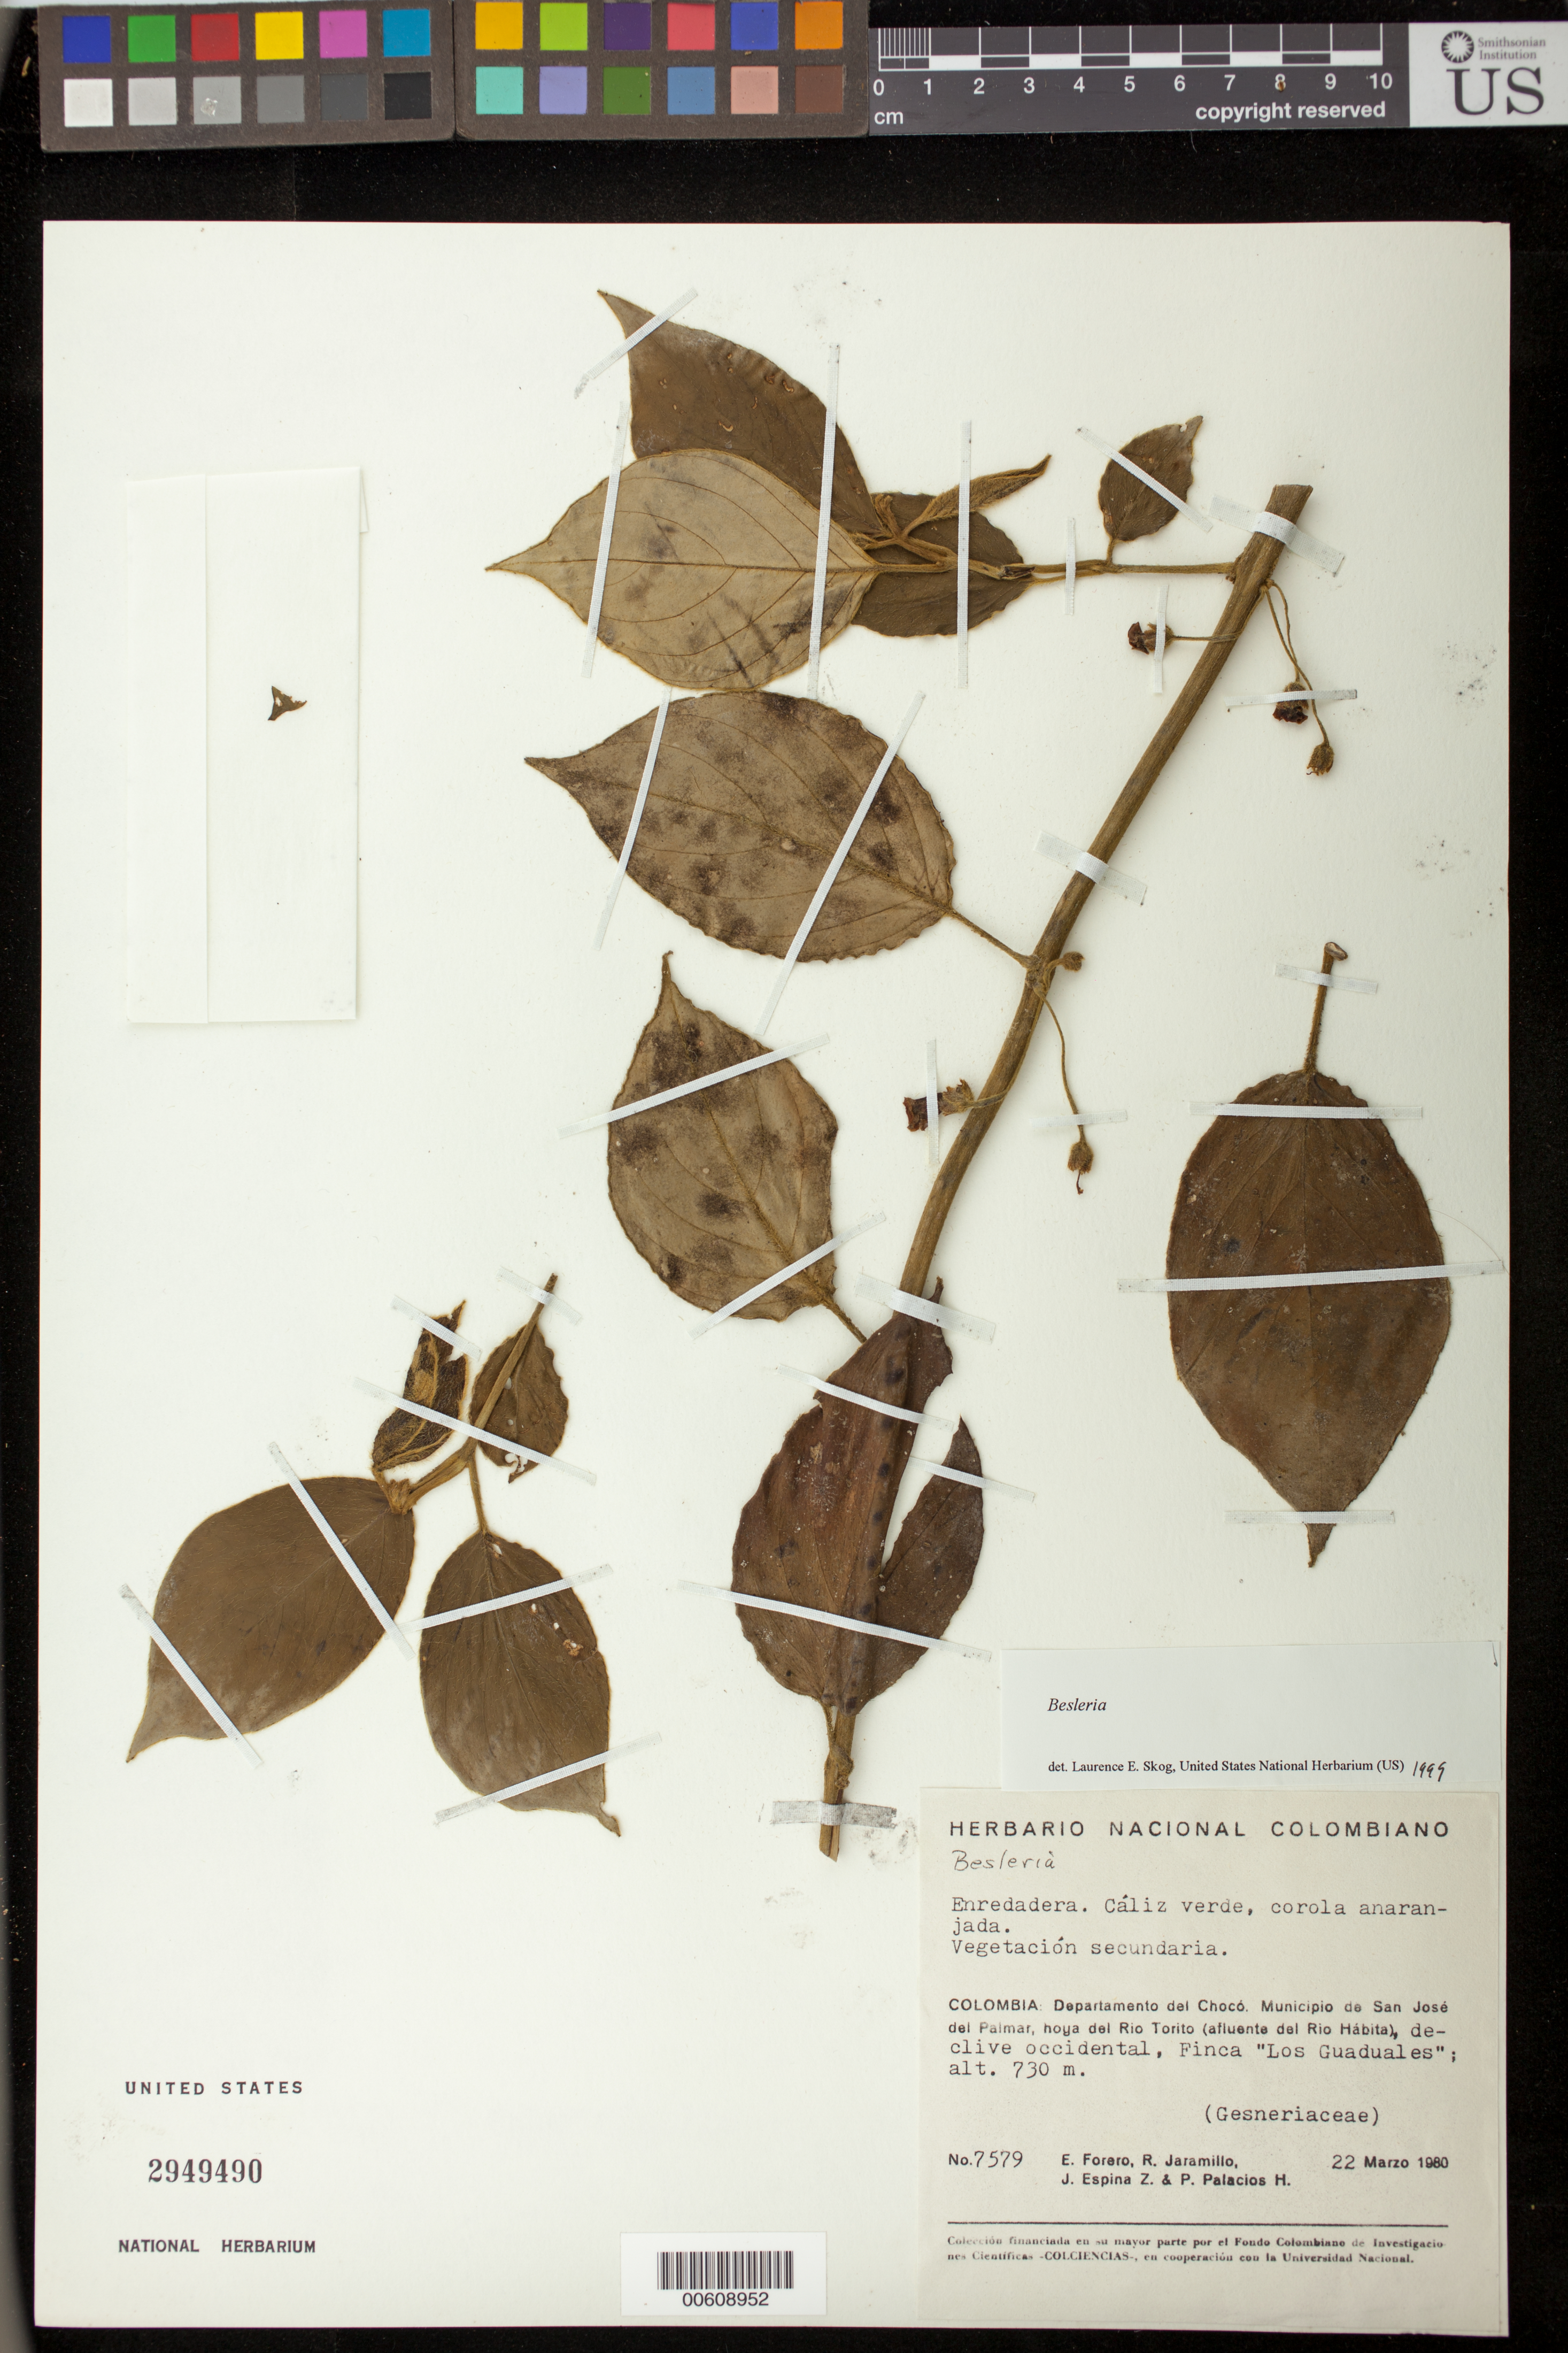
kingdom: Plantae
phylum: Tracheophyta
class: Magnoliopsida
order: Lamiales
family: Gesneriaceae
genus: Besleria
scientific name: Besleria sp.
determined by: Skog, Laurence E.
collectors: E. Forero, R. Jaramillo M., J. Espina Z. & P. Palacios H.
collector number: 7579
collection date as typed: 22 Mar 1980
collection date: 1980-03-22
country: Colombia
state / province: Chocó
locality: Mpio. de San José del Palmar, hoya del Rio Torito (afluente del Rio Hábita), declive occidental, Finca "Los Guaduales"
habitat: Vegetación secundaria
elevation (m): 730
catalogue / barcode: US 2949490